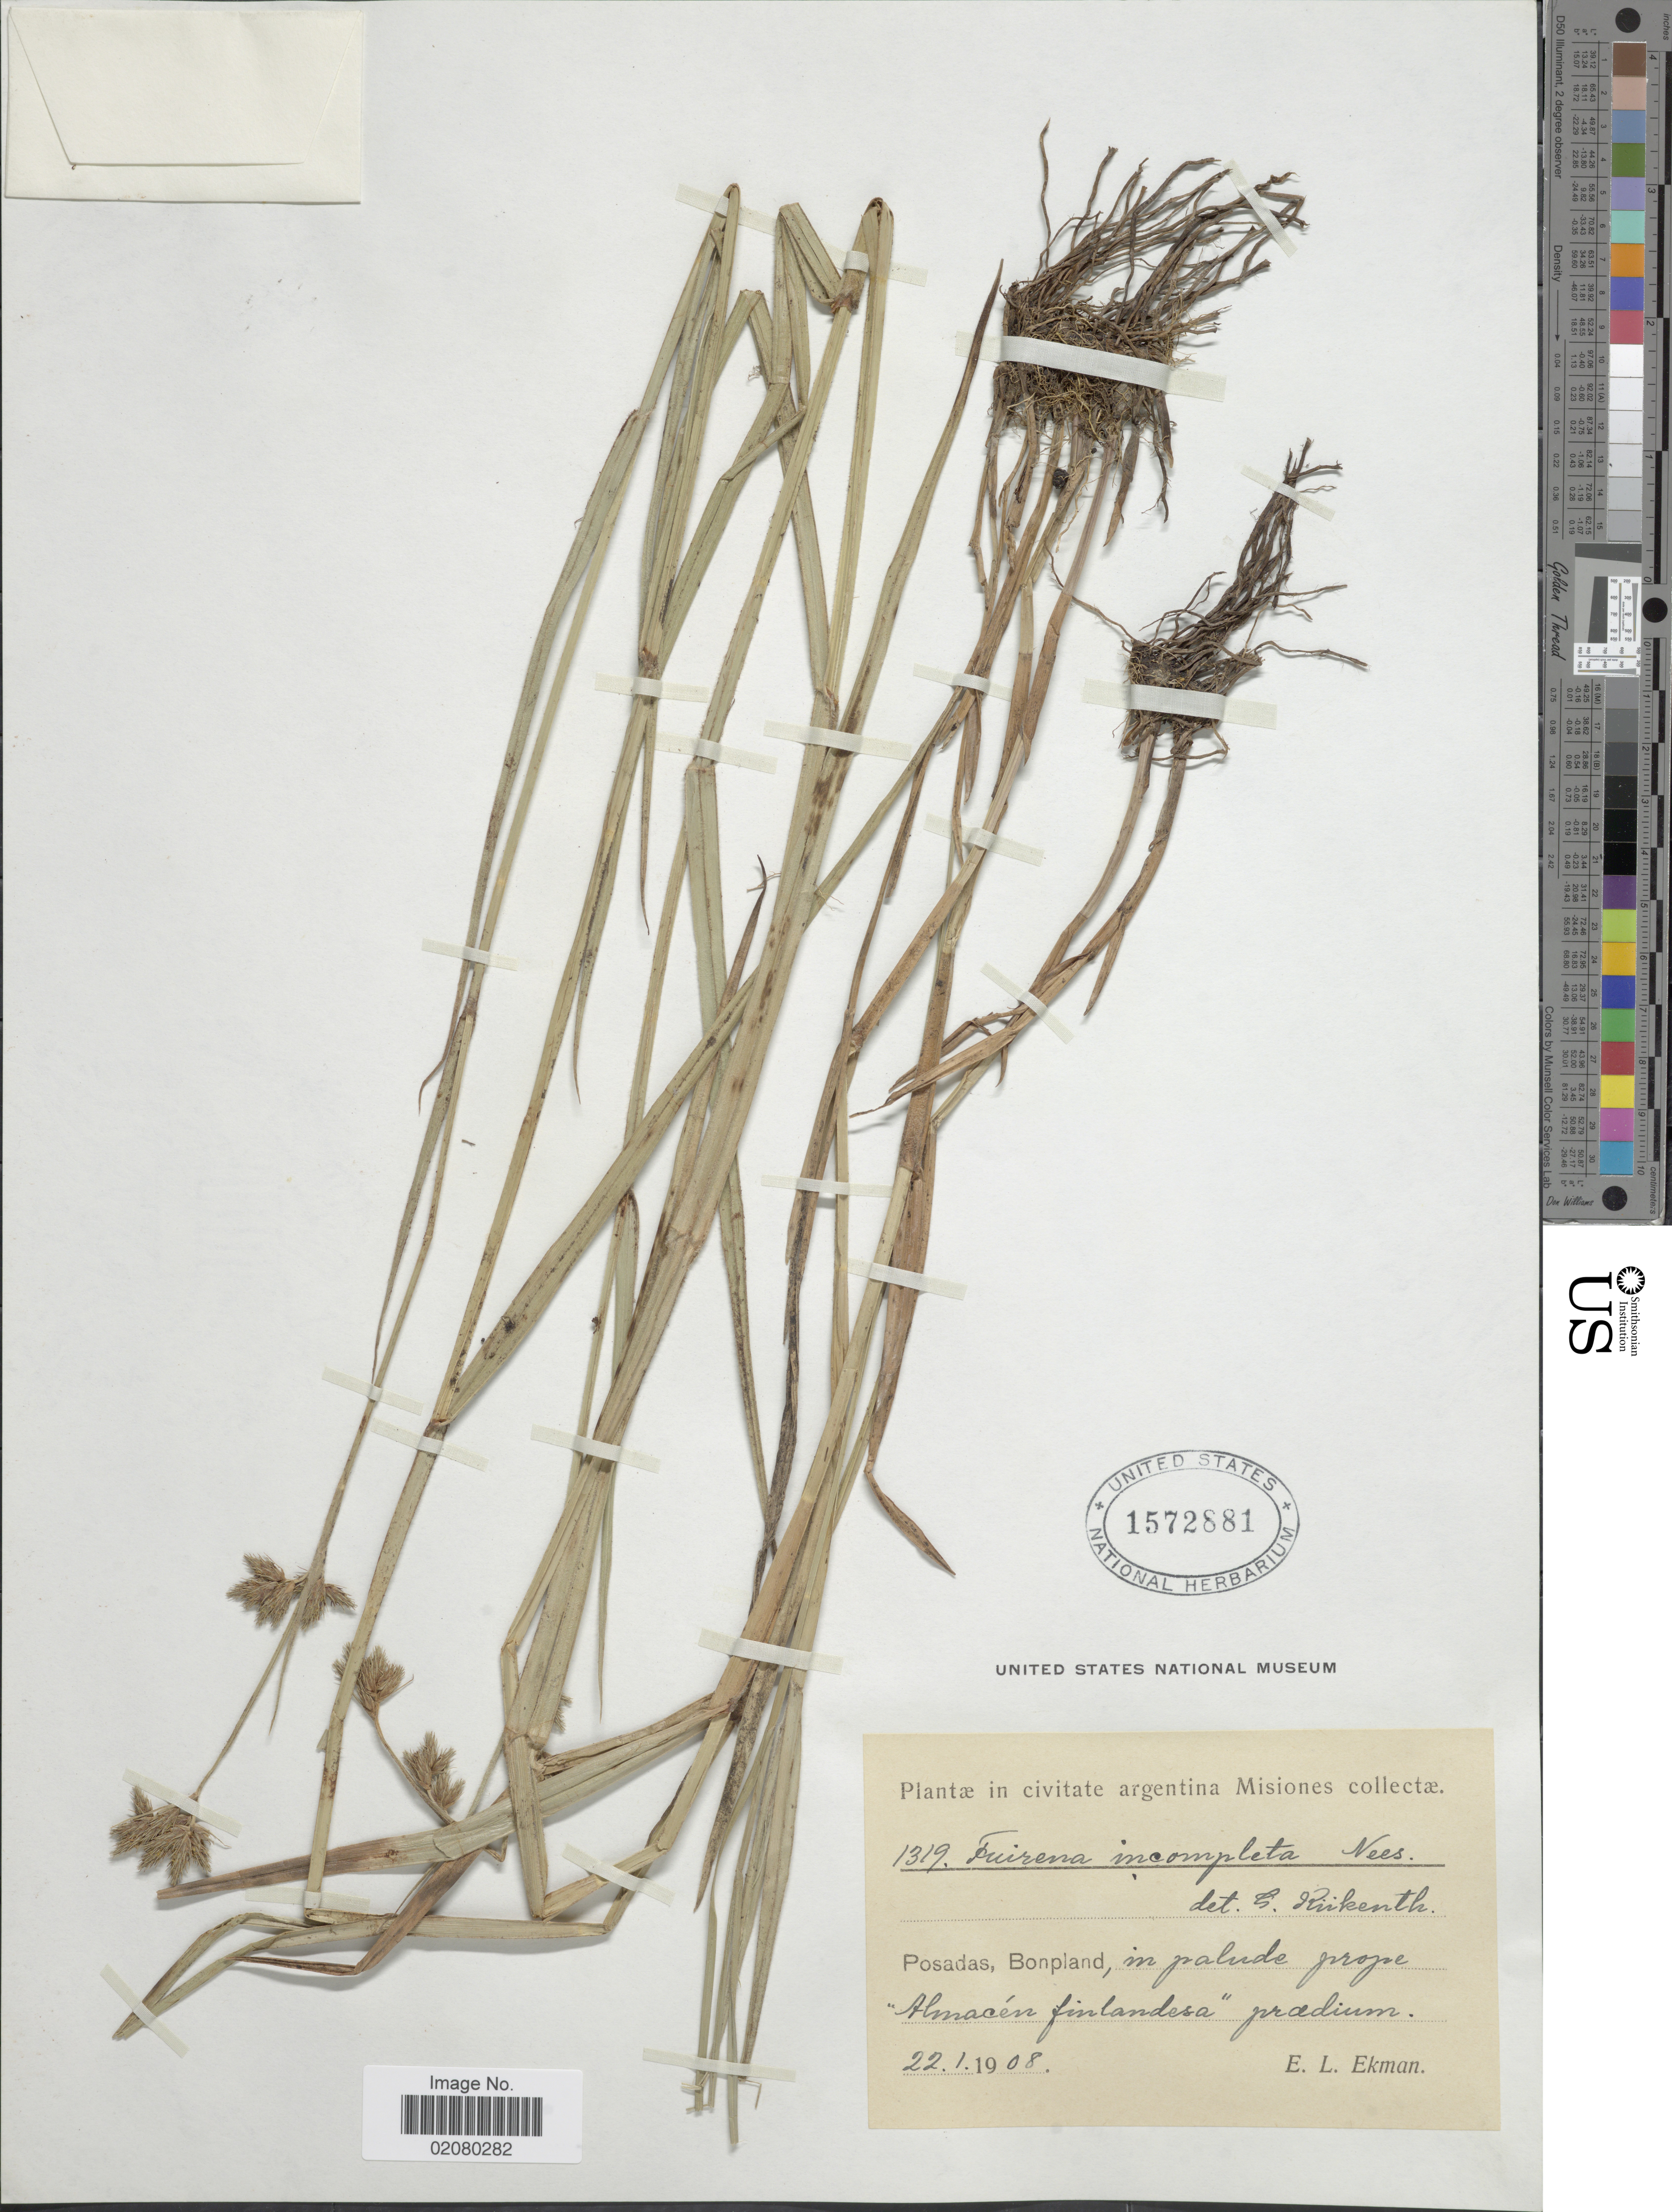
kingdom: Plantae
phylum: Tracheophyta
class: Liliopsida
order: Poales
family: Cyperaceae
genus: Fuirena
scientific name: Fuirena incompleta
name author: Nees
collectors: E. L. Ekman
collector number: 1319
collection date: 1908-01-22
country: Argentina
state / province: Misiones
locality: Posadas, Bonpland, in palude prope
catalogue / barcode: US 1572881